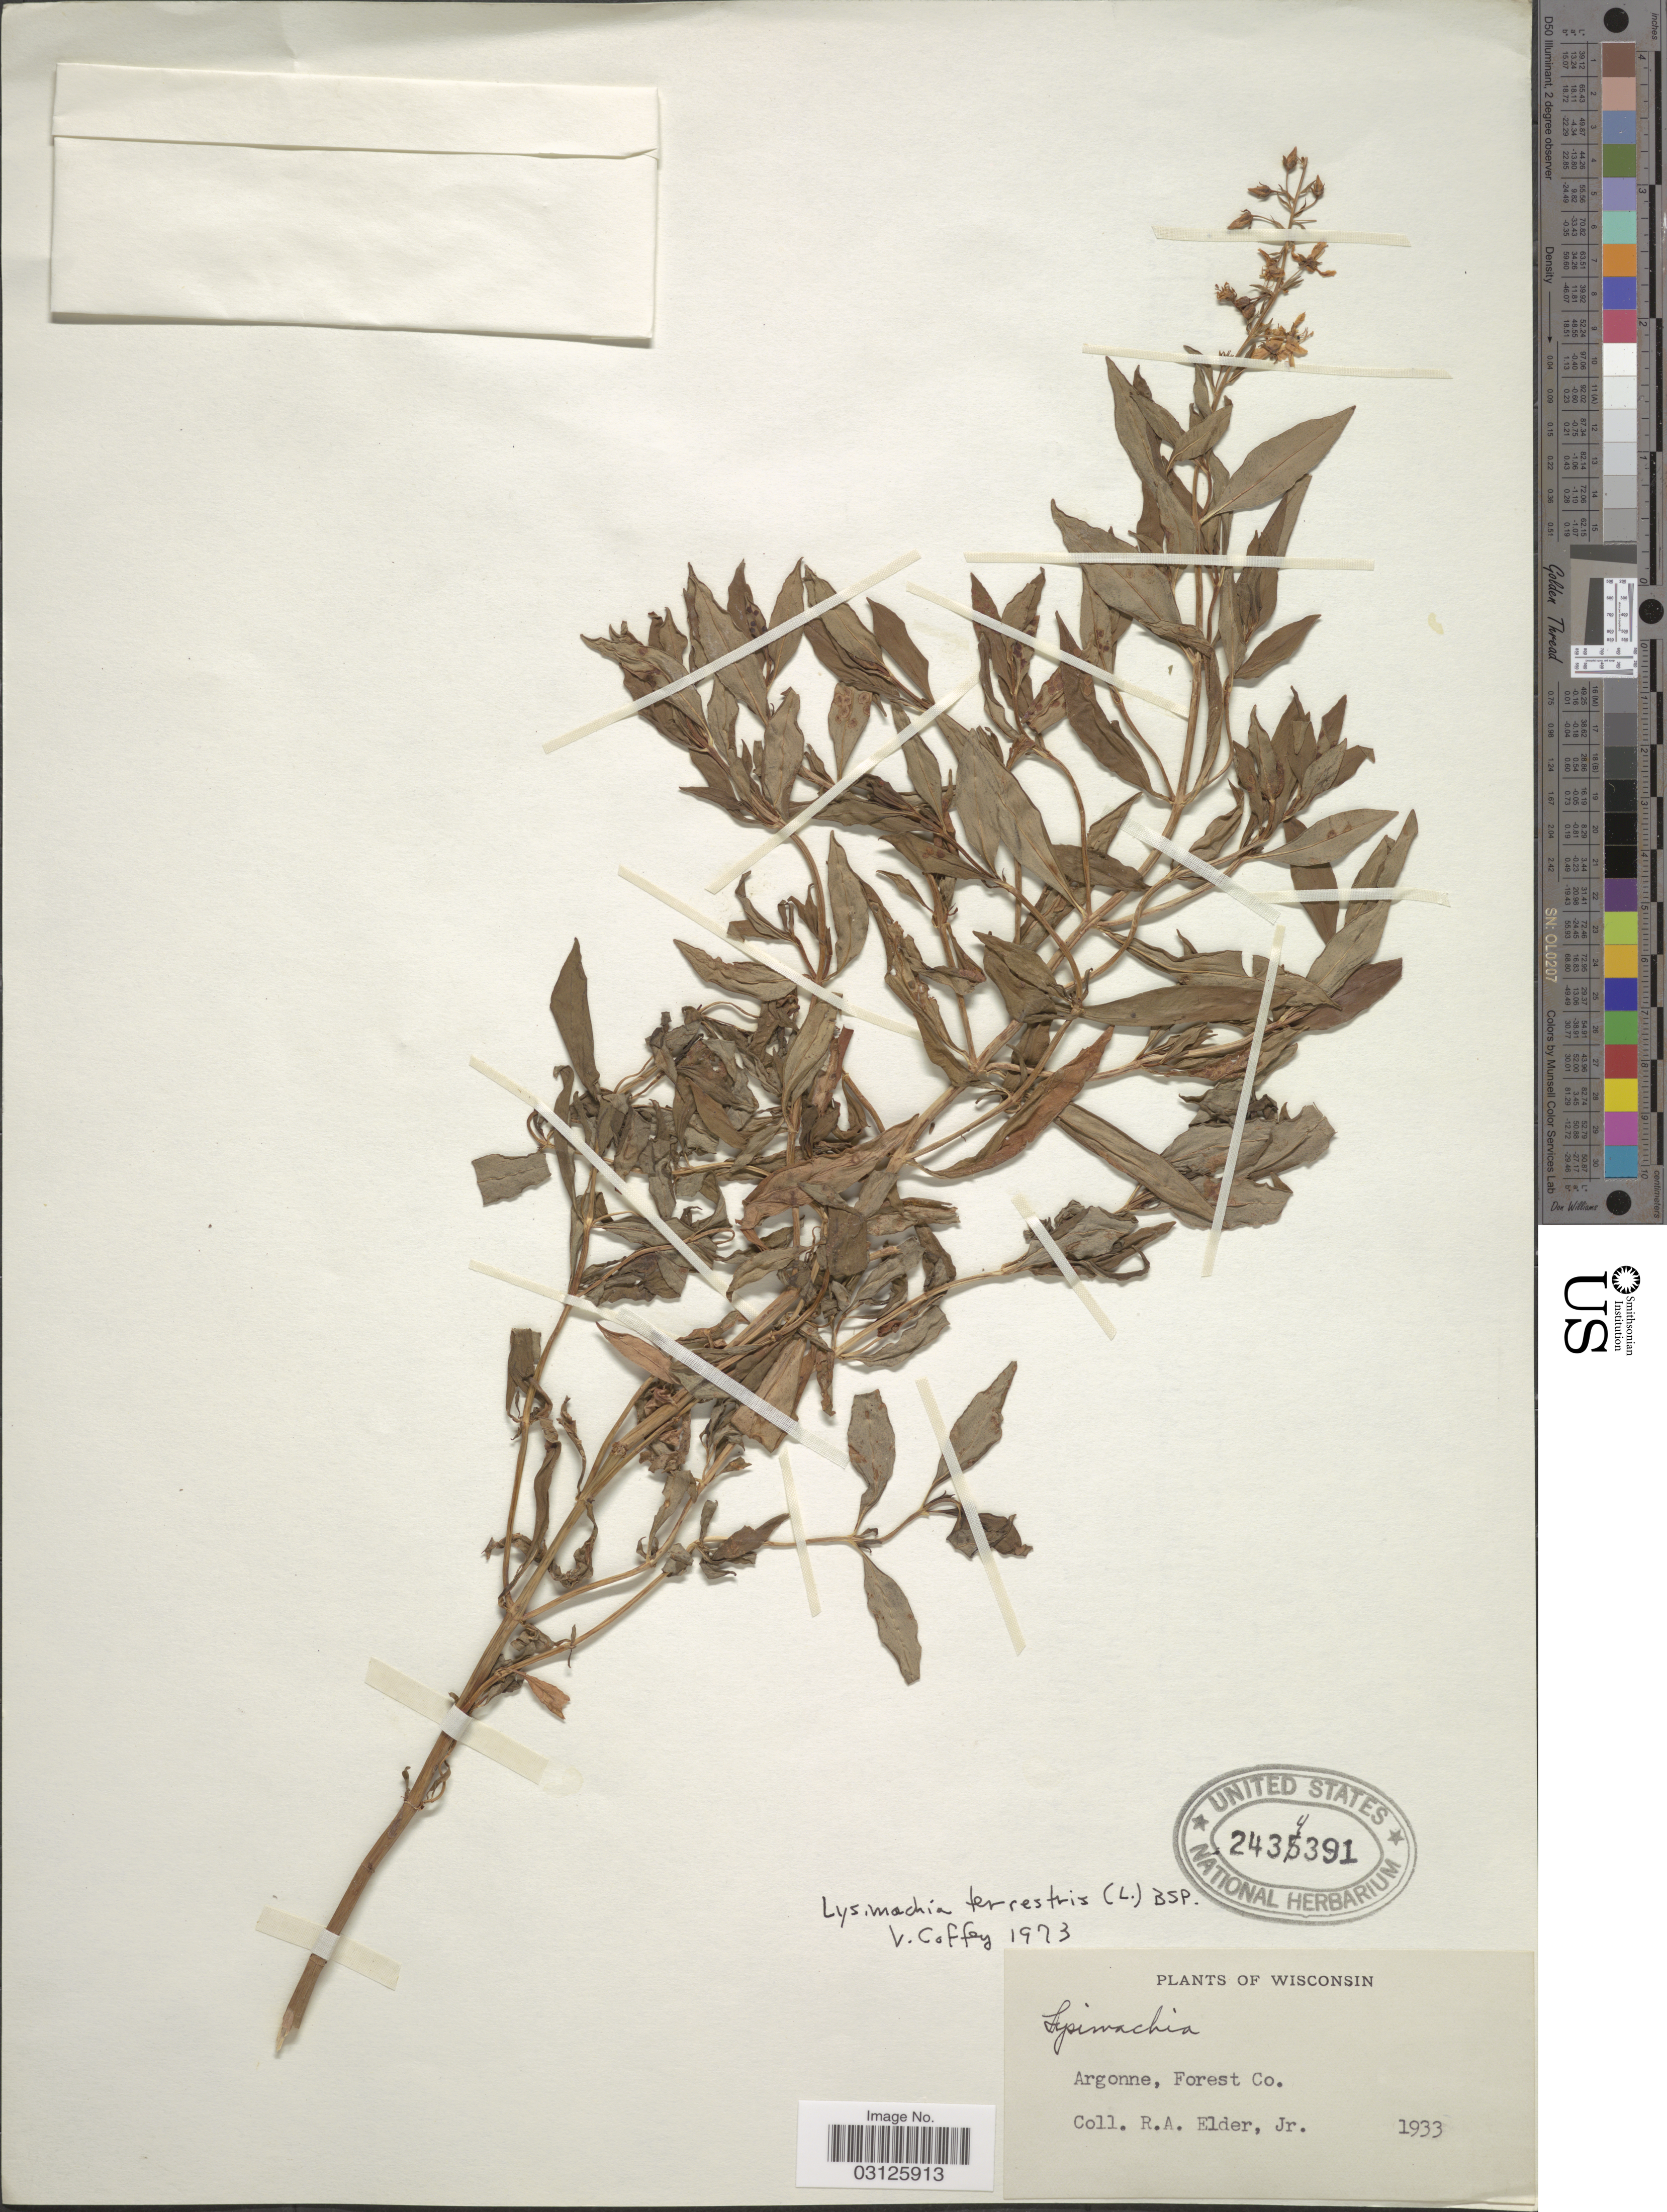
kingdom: Plantae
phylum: Tracheophyta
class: Magnoliopsida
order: Ericales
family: Primulaceae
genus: Lysimachia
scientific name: Lysimachia terrestris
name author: (L.) Britton, Stearns & Poggenb.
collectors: R. Elder Jr.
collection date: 1933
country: United States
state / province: Wisconsin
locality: Argonne, Forest Co.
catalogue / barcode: US 2434391